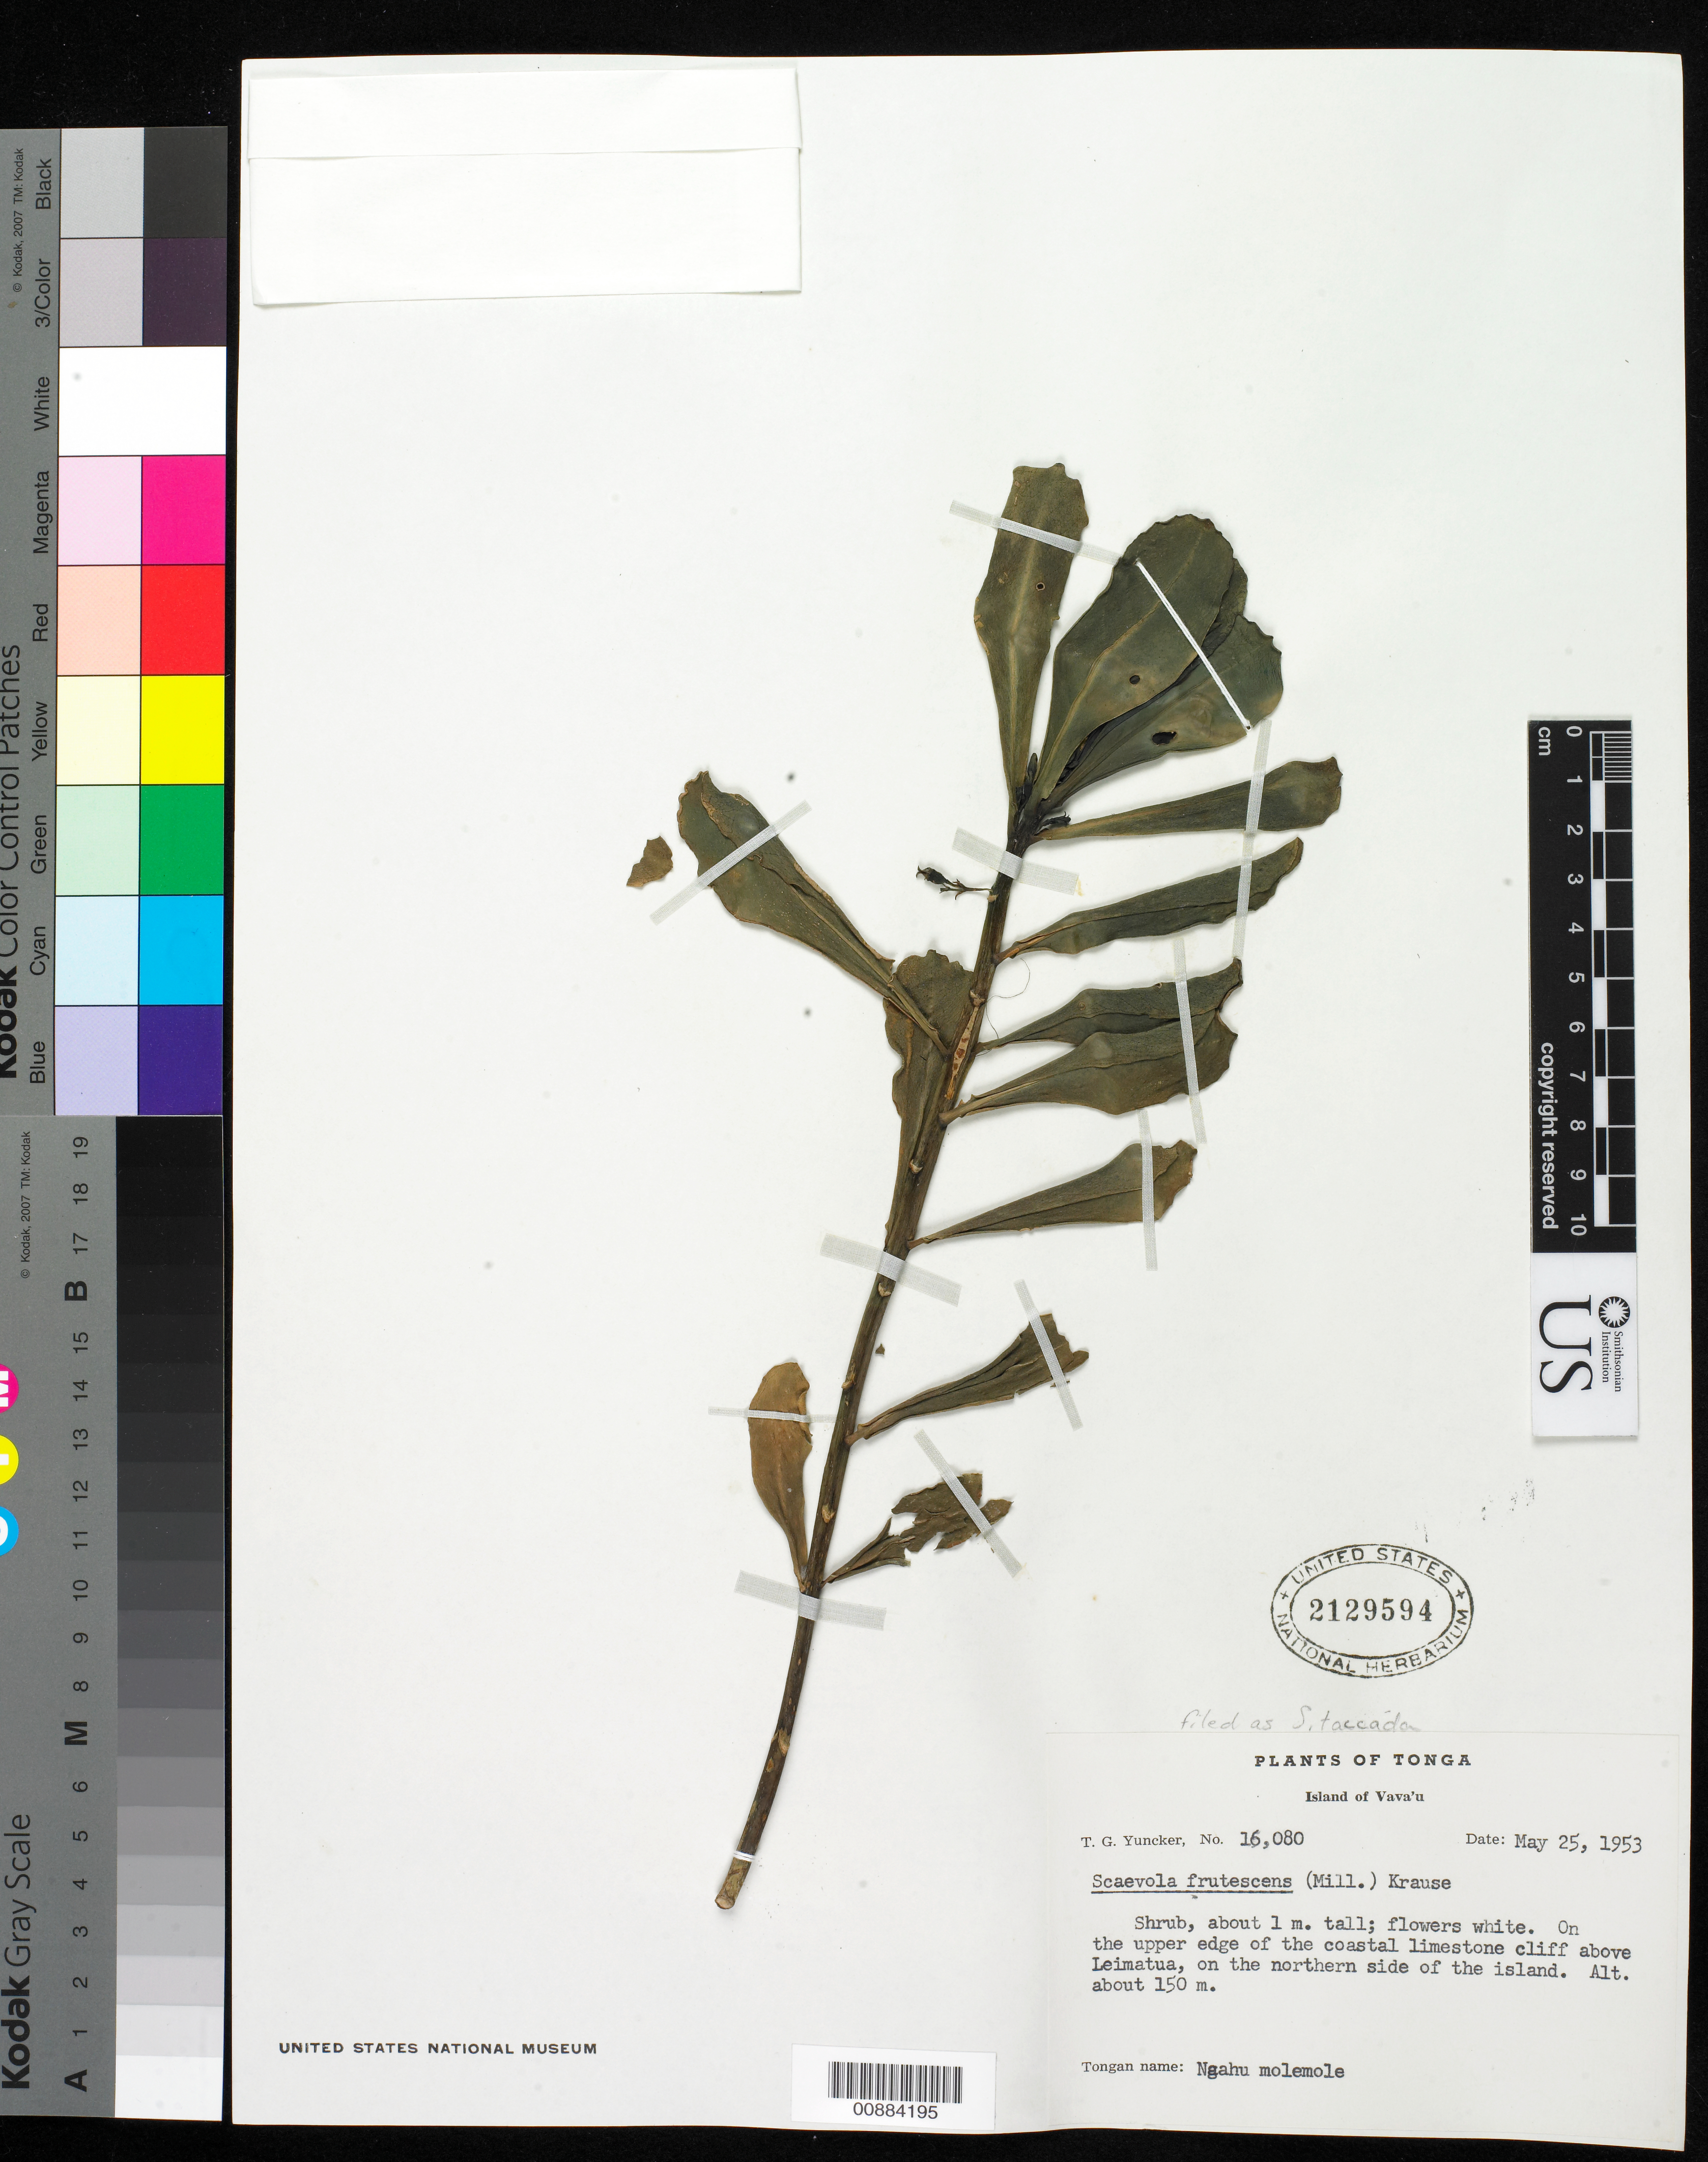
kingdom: Plantae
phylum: Tracheophyta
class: Magnoliopsida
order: Asterales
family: Goodeniaceae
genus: Scaevola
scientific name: Scaevola taccada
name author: (Gaertn.) Roxb.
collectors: T. G. Yuncker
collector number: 16080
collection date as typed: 25 May 1953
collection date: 1953-05-25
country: Tonga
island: Vava'u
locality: above Leimatua, N side of I.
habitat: upper edge of coastal limestone cliff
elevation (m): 150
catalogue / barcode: US 2129594